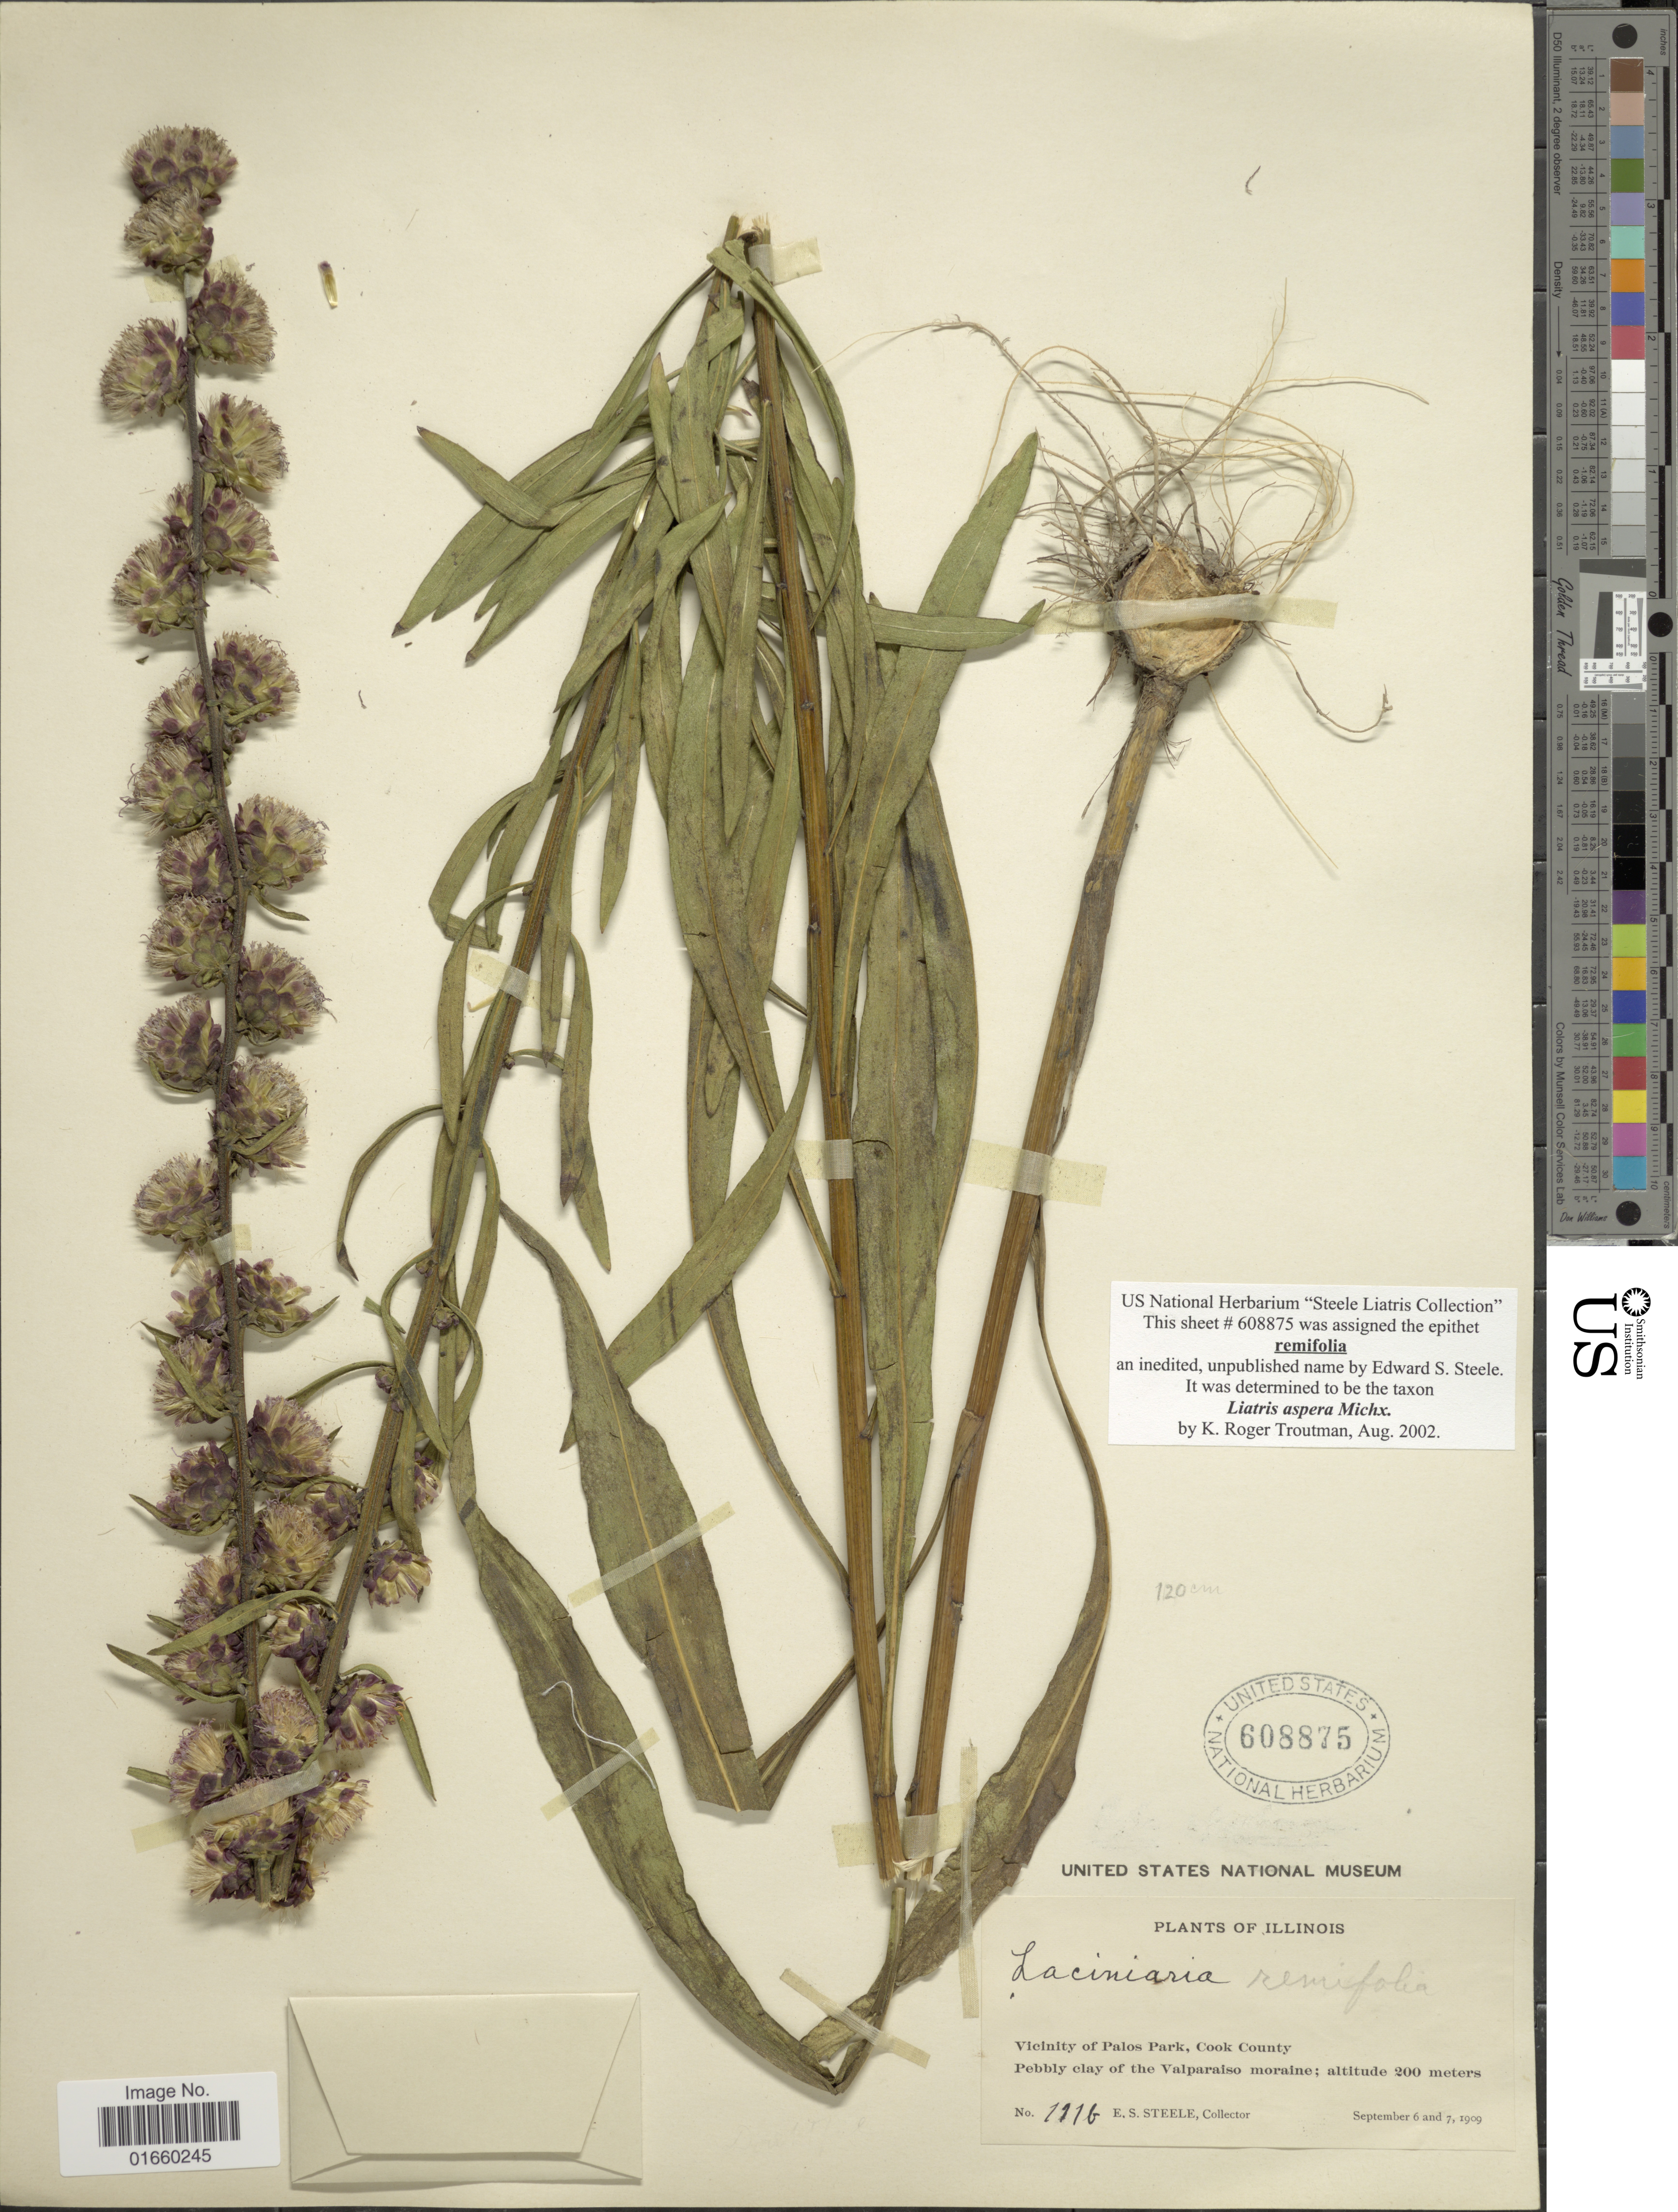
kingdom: Plantae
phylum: Tracheophyta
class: Magnoliopsida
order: Asterales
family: Asteraceae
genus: Liatris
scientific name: Liatris aspera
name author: Michx.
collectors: E. Steele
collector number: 191b*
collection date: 1909-09-06/1909-09-07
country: United States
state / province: Illinois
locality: Vicinity of Palos Park, Cook County, Pebbly caly of the Valparaiso moraine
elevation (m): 200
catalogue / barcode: US 608875